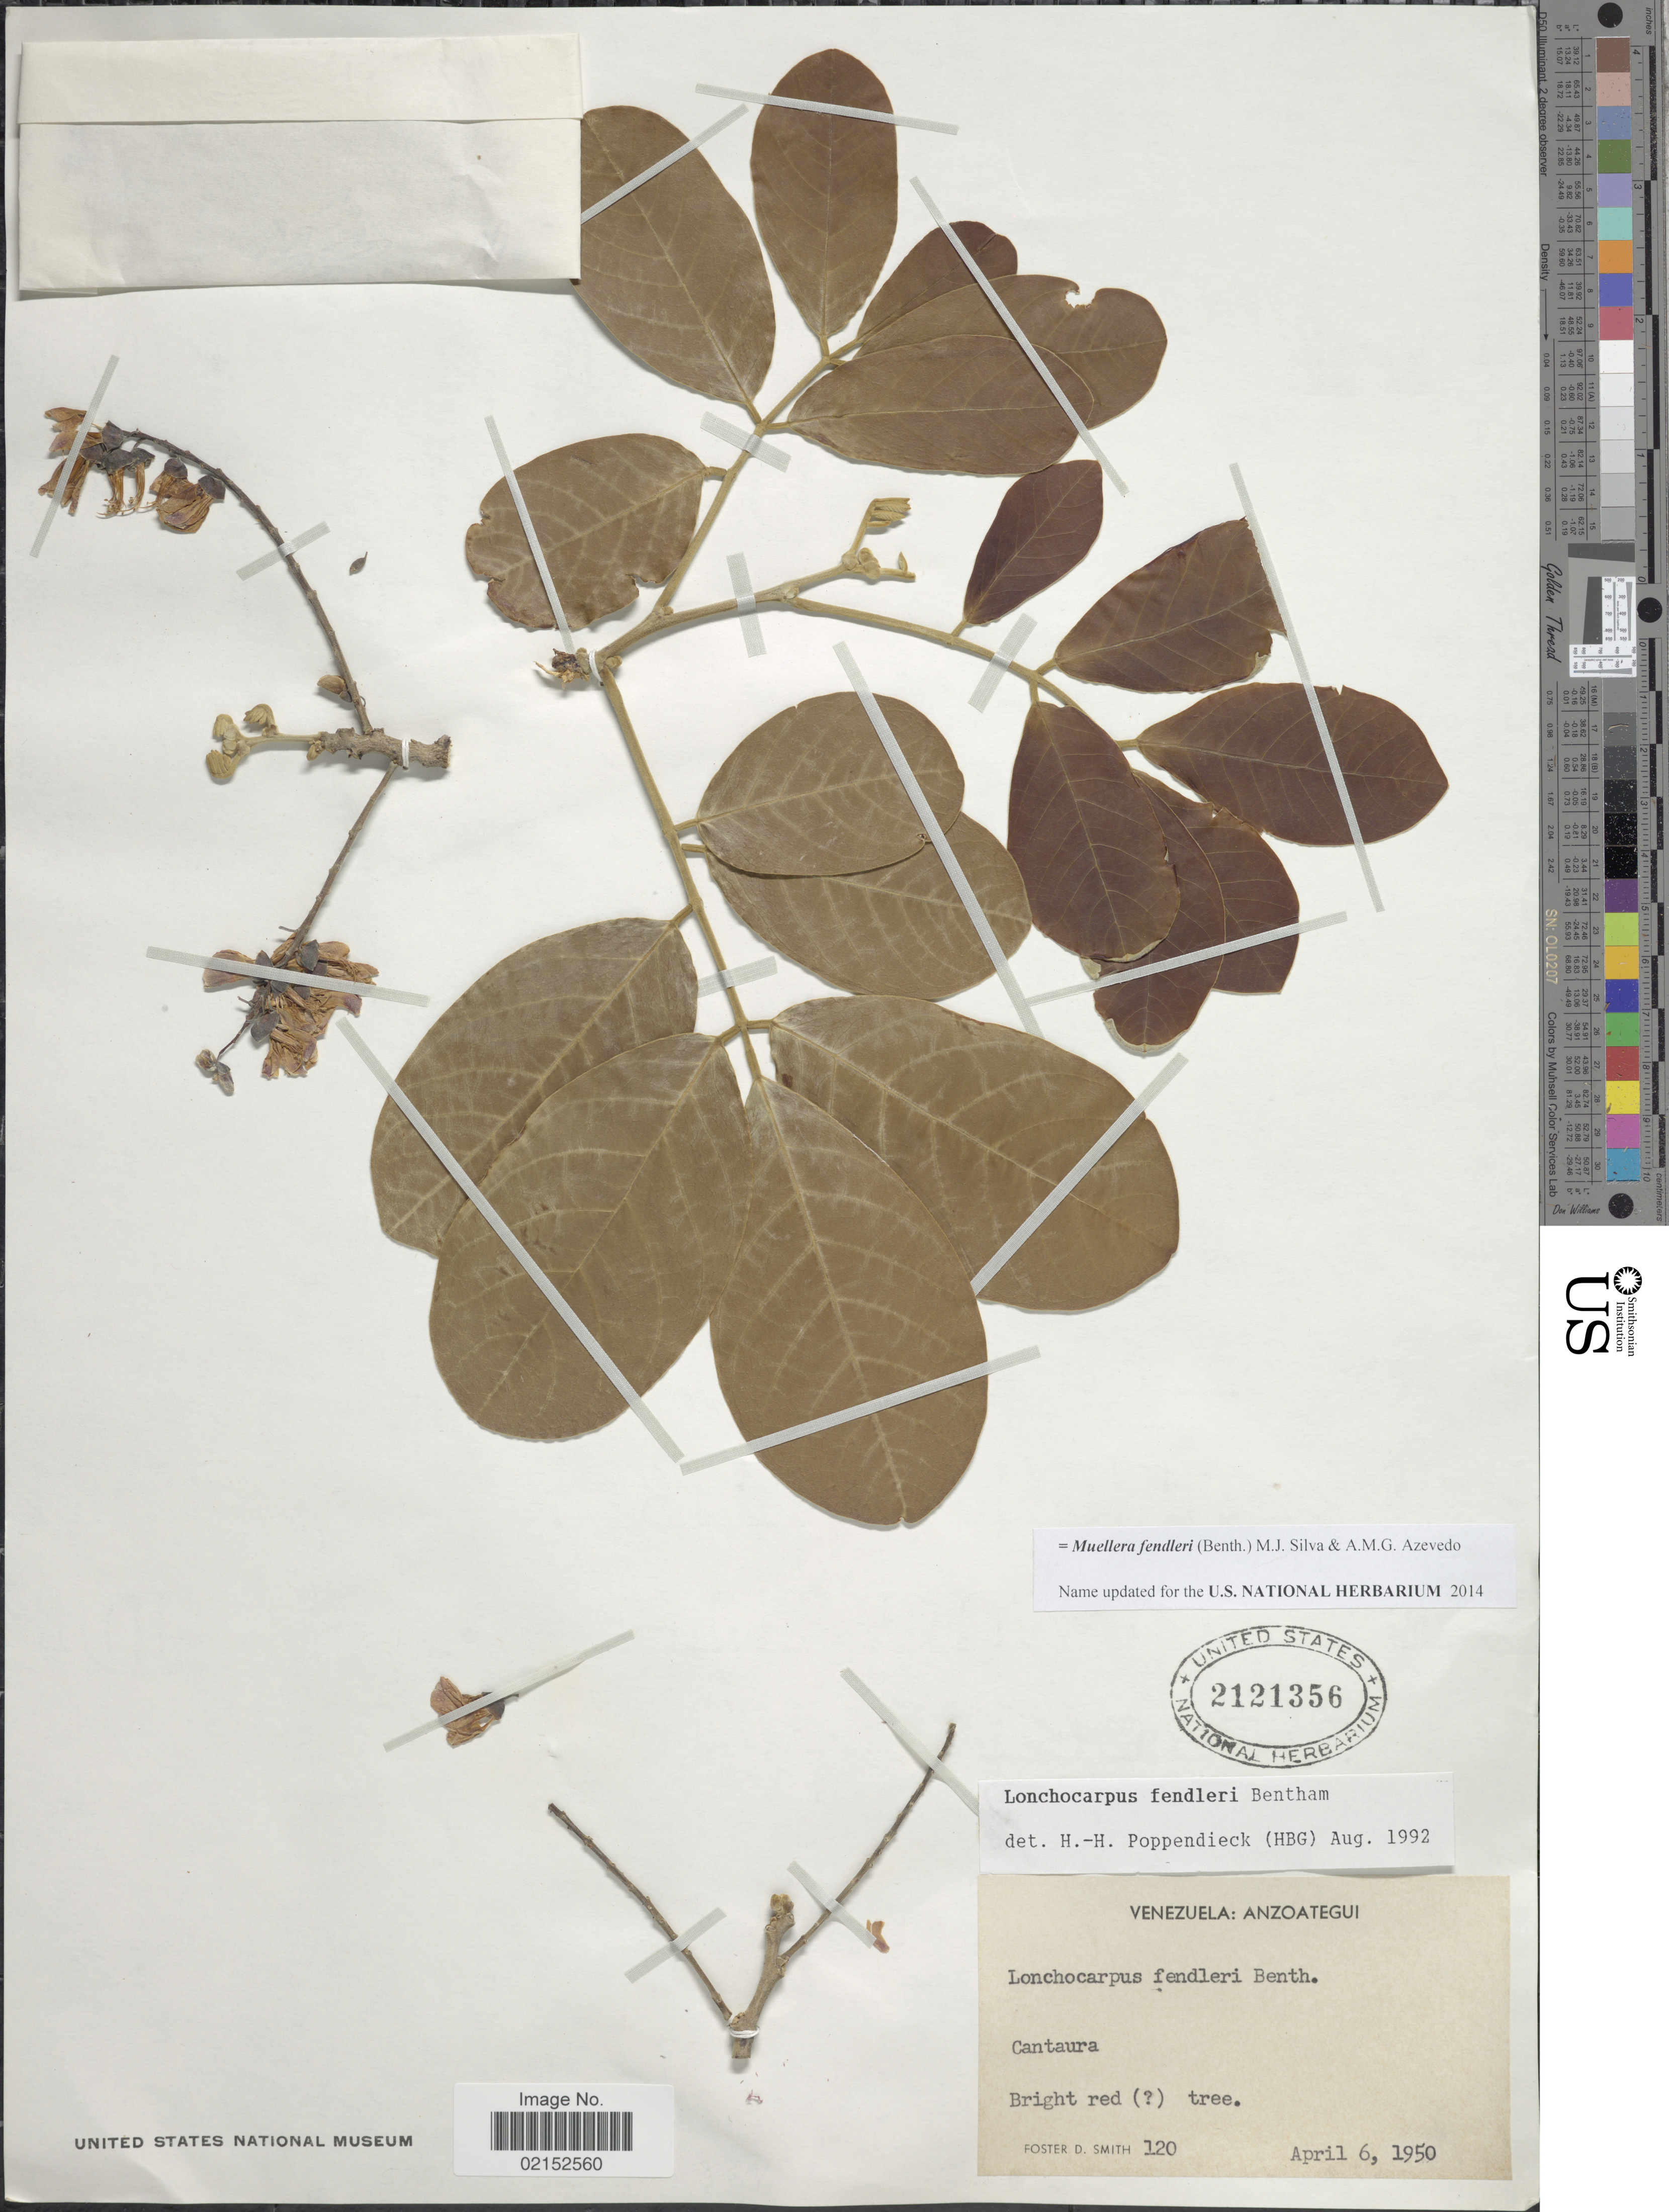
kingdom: Plantae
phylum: Tracheophyta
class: Magnoliopsida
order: Fabales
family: Fabaceae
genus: Muellera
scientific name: Muellera fendleri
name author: (Benth.) M.J. Silva & A.M.G. Azevedo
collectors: F. Smith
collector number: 120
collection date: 1950-04-06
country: Venezuela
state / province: Anzoategui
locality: Cantaura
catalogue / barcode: US 2121356